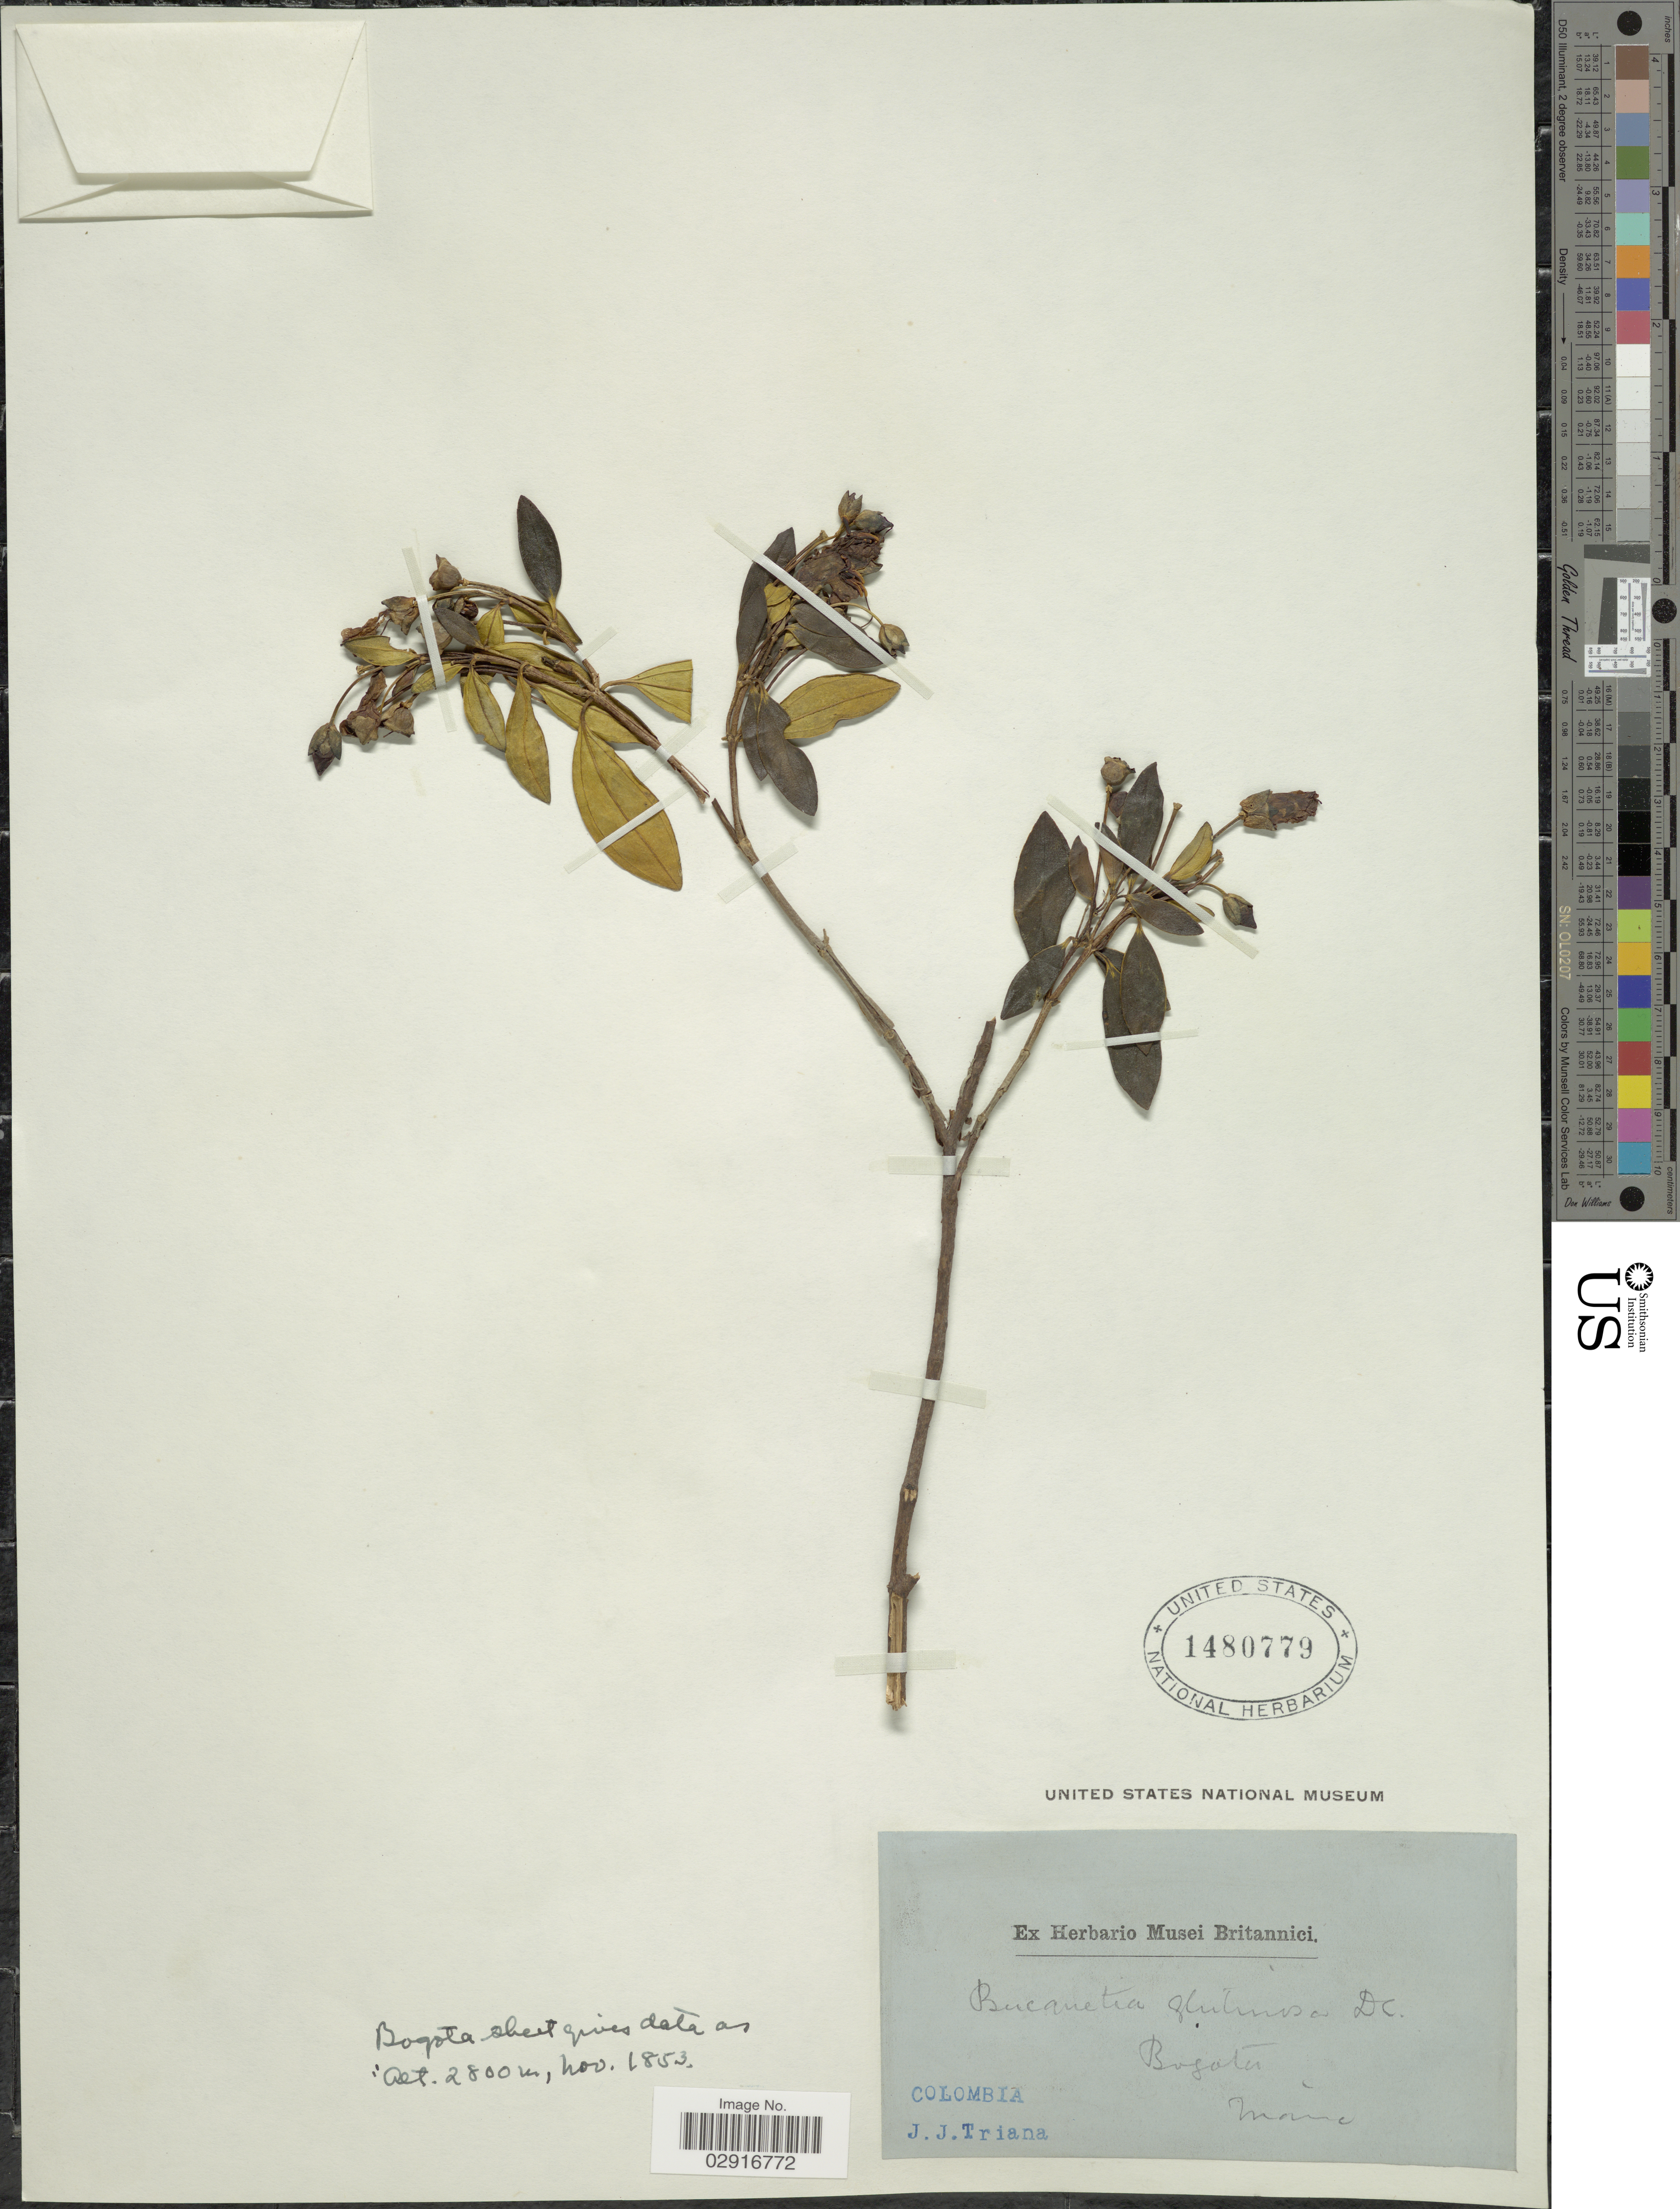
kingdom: Plantae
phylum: Tracheophyta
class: Magnoliopsida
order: Myrtales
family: Melastomataceae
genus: Bucquetia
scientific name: Bucquetia glutinosa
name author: DC.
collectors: J. J. Triana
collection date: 1853-11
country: Colombia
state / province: Bogota D.C.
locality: Bogota.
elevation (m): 2800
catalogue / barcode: US 1480779